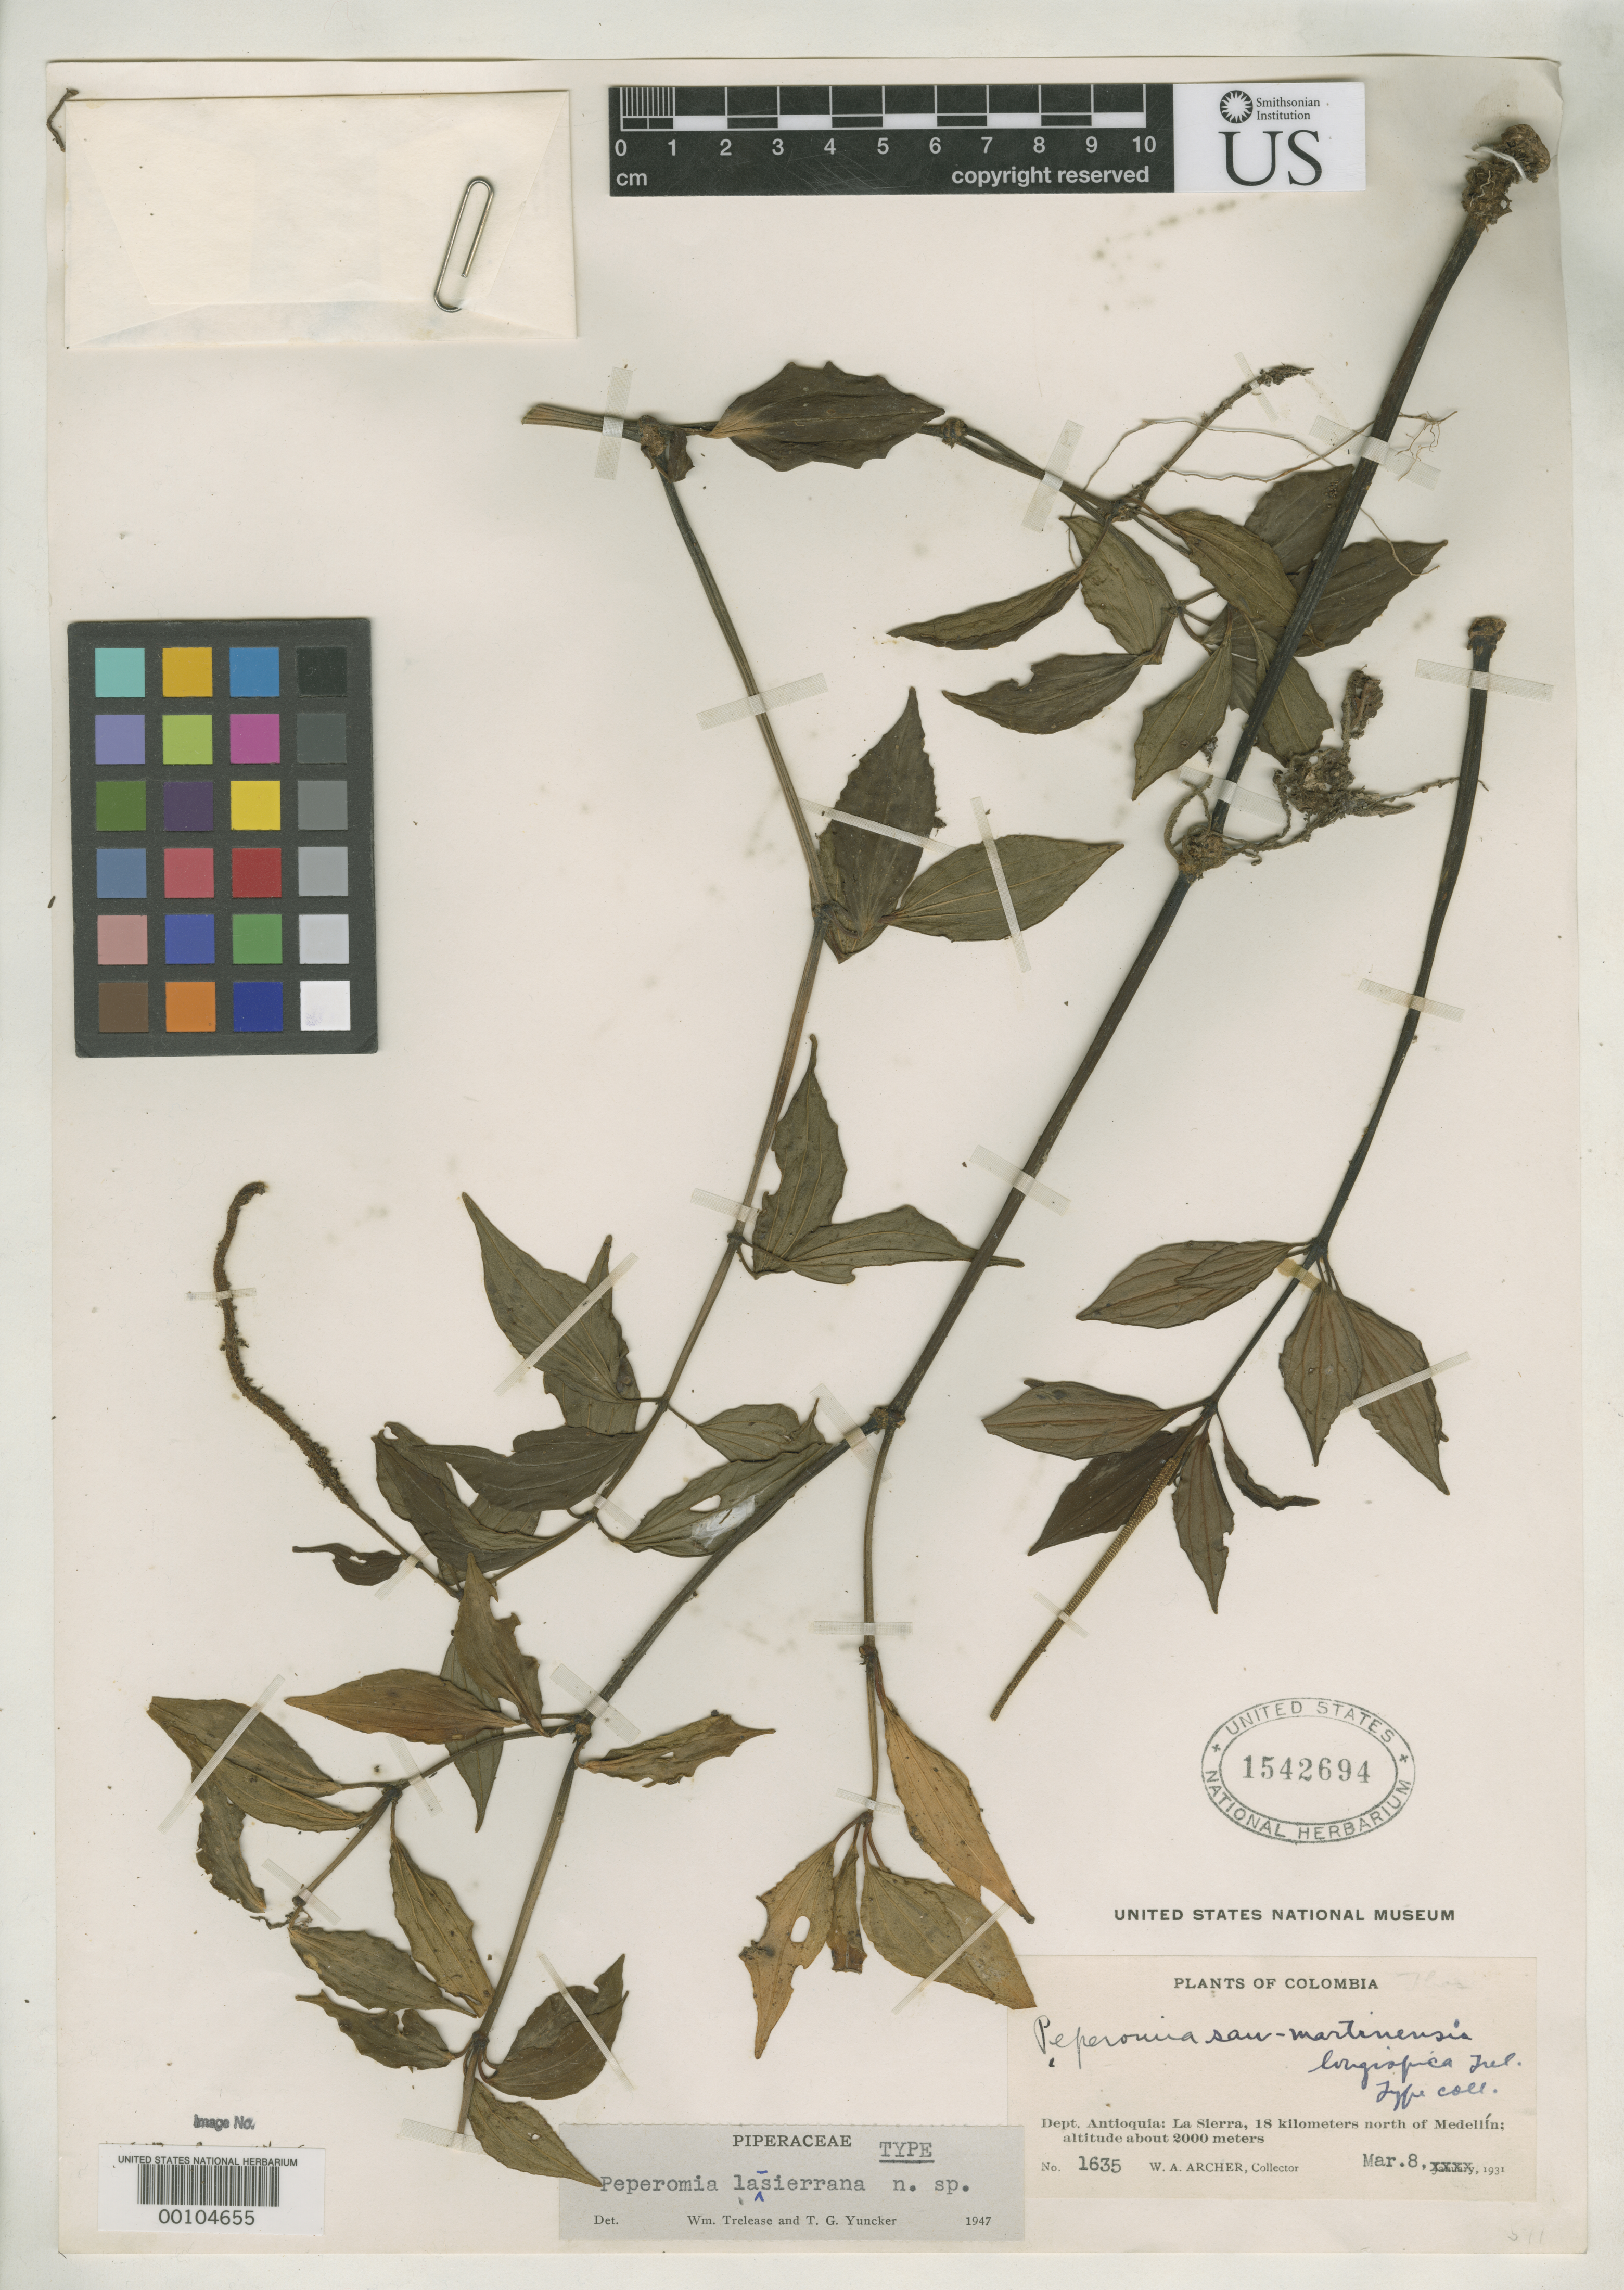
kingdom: Plantae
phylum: Tracheophyta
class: Magnoliopsida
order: Piperales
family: Piperaceae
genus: Peperomia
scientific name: Peperomia la-sierrana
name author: Trel. & Yunck.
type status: Holotype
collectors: W. A. Archer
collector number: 1635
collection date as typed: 08 Mar 1931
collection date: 1931-03-08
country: Colombia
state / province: Antioquia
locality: La Sierra.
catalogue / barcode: US 1542694